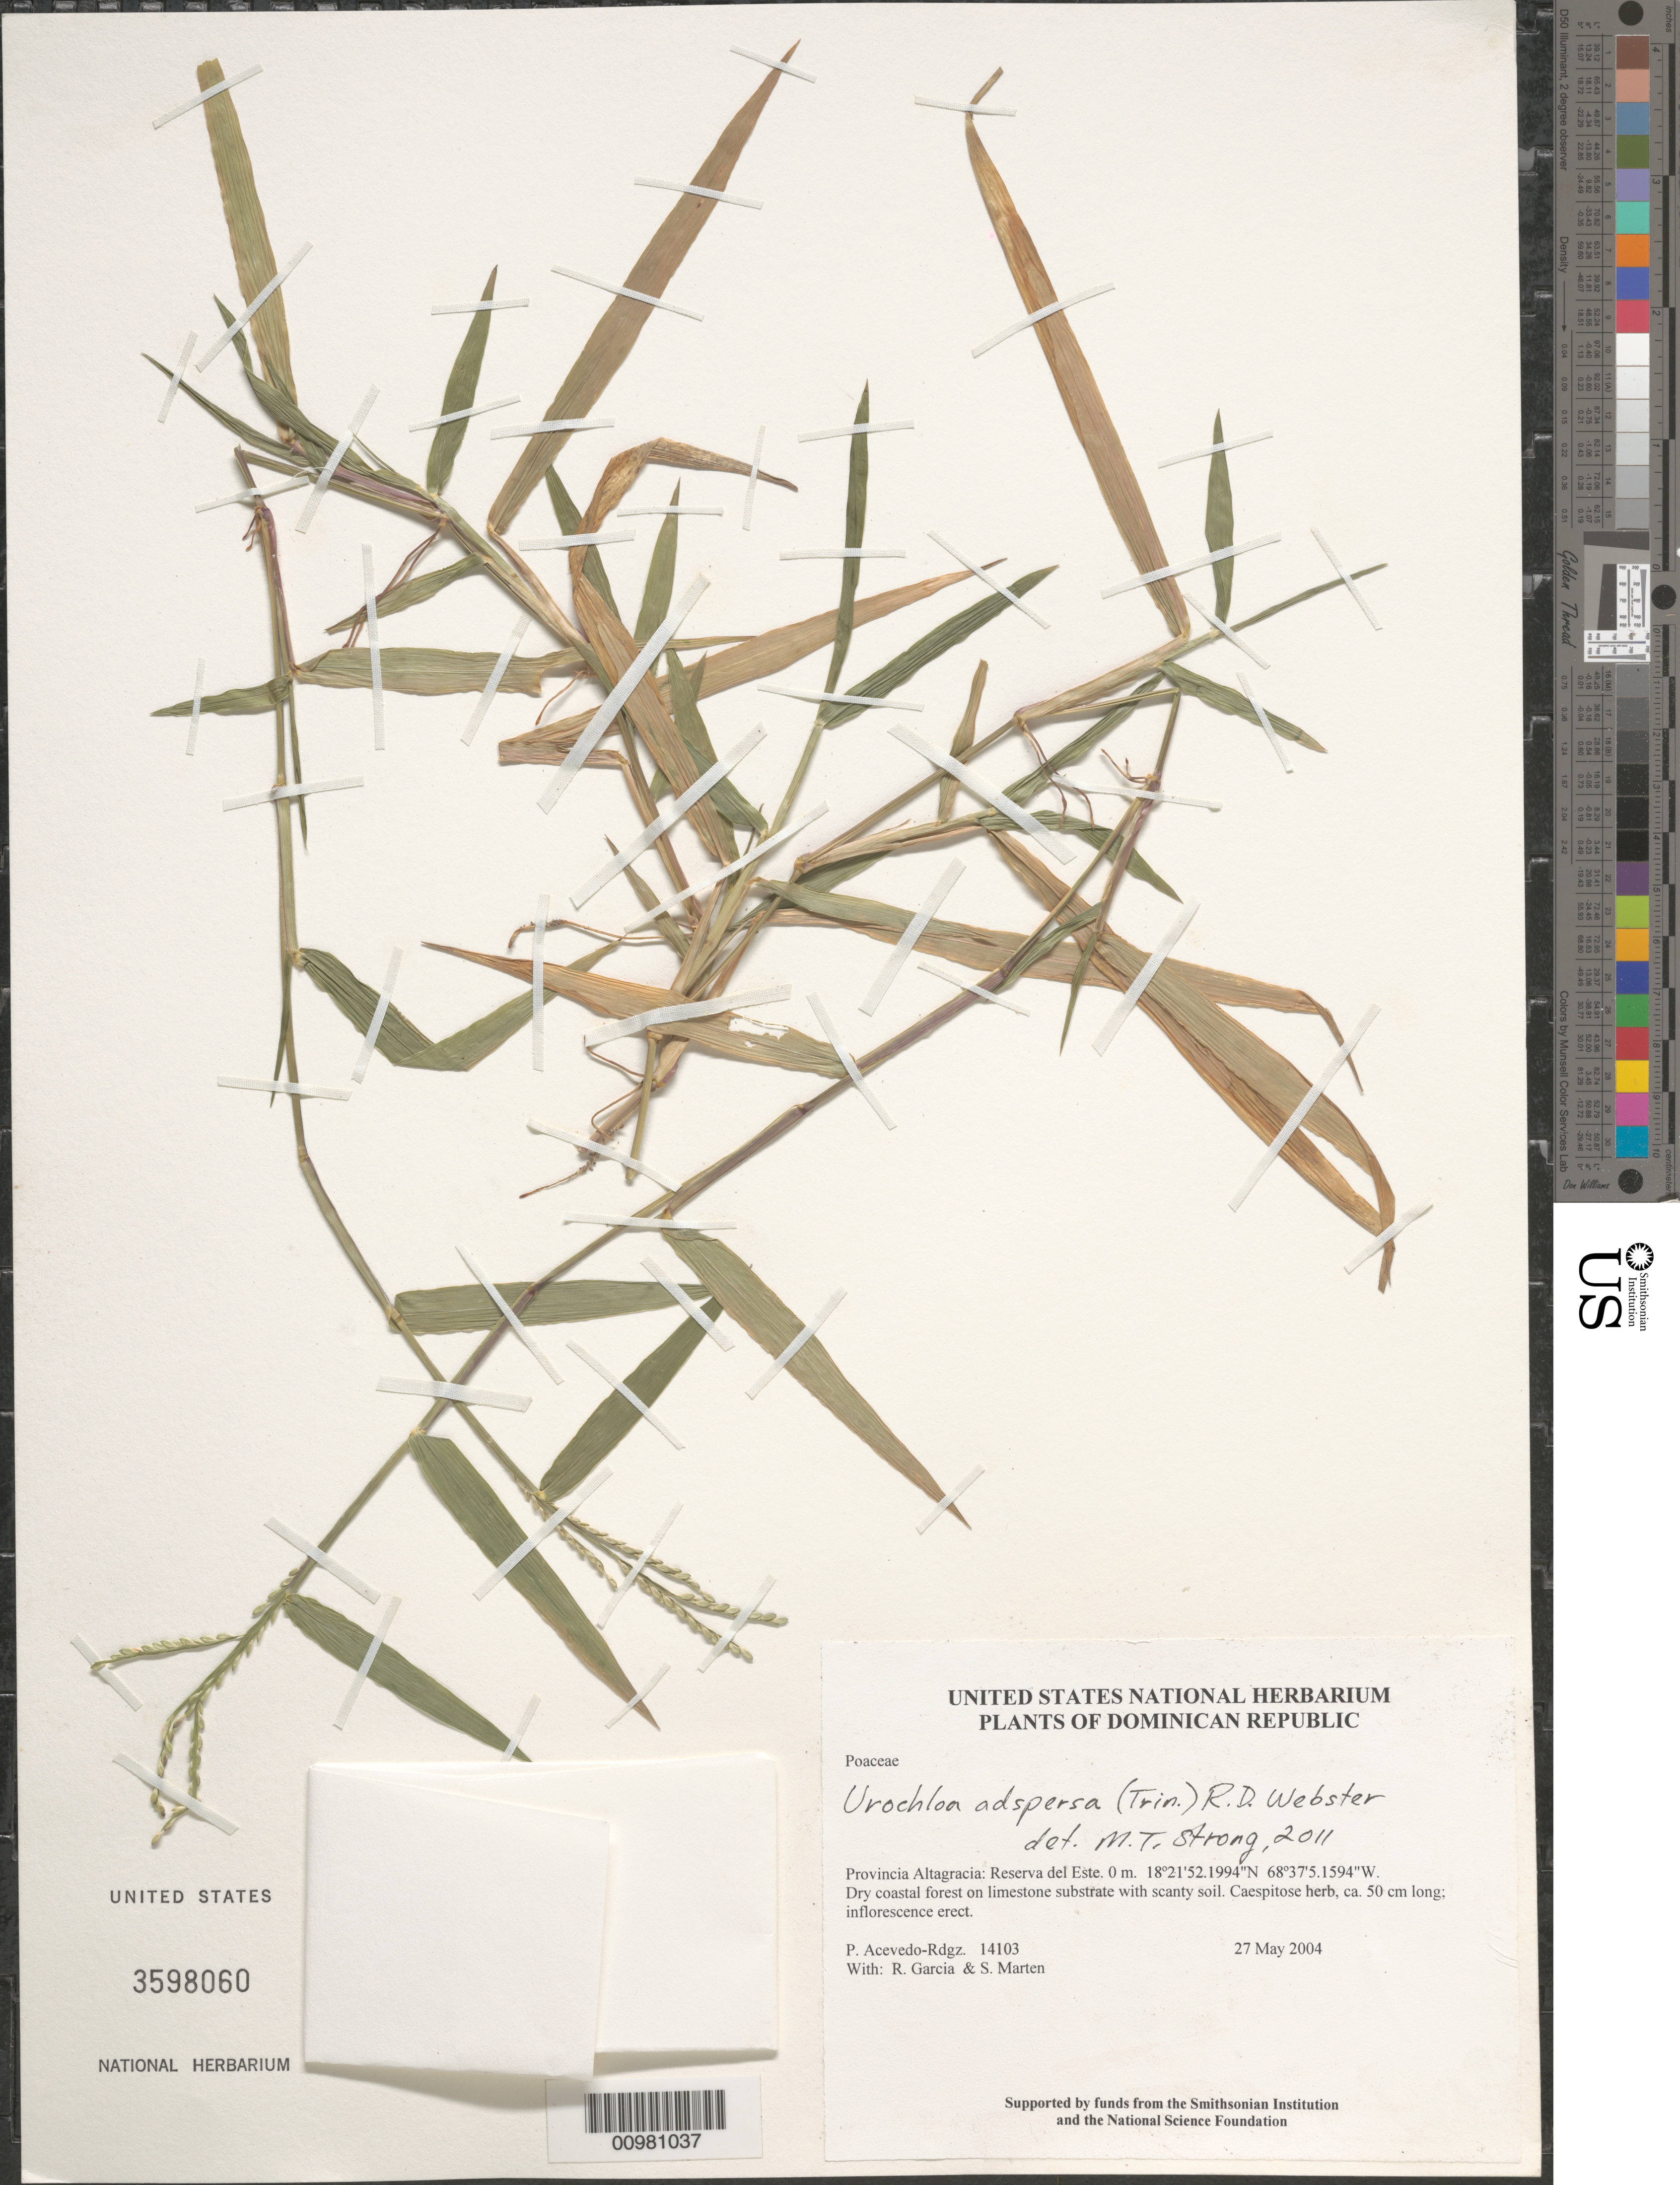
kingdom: Plantae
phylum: Tracheophyta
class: Liliopsida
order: Poales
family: Poaceae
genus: Urochloa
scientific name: Urochloa adspersa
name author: (Trin.) R.D. Webster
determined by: Strong, M. T., (US), Smithsonian Institution - National Museum of Natural History (UNITED STATES)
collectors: P. Acevedo-Rodr., R. G. García & S. Marten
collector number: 14103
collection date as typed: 27 May 2004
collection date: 2004-05-27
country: Dominican Republic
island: Hispaniola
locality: Provincia Altagracia: Reserva del Este.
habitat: Dry coastal forest on limestone substrate with scanty soil.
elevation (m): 0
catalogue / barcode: US 3598060